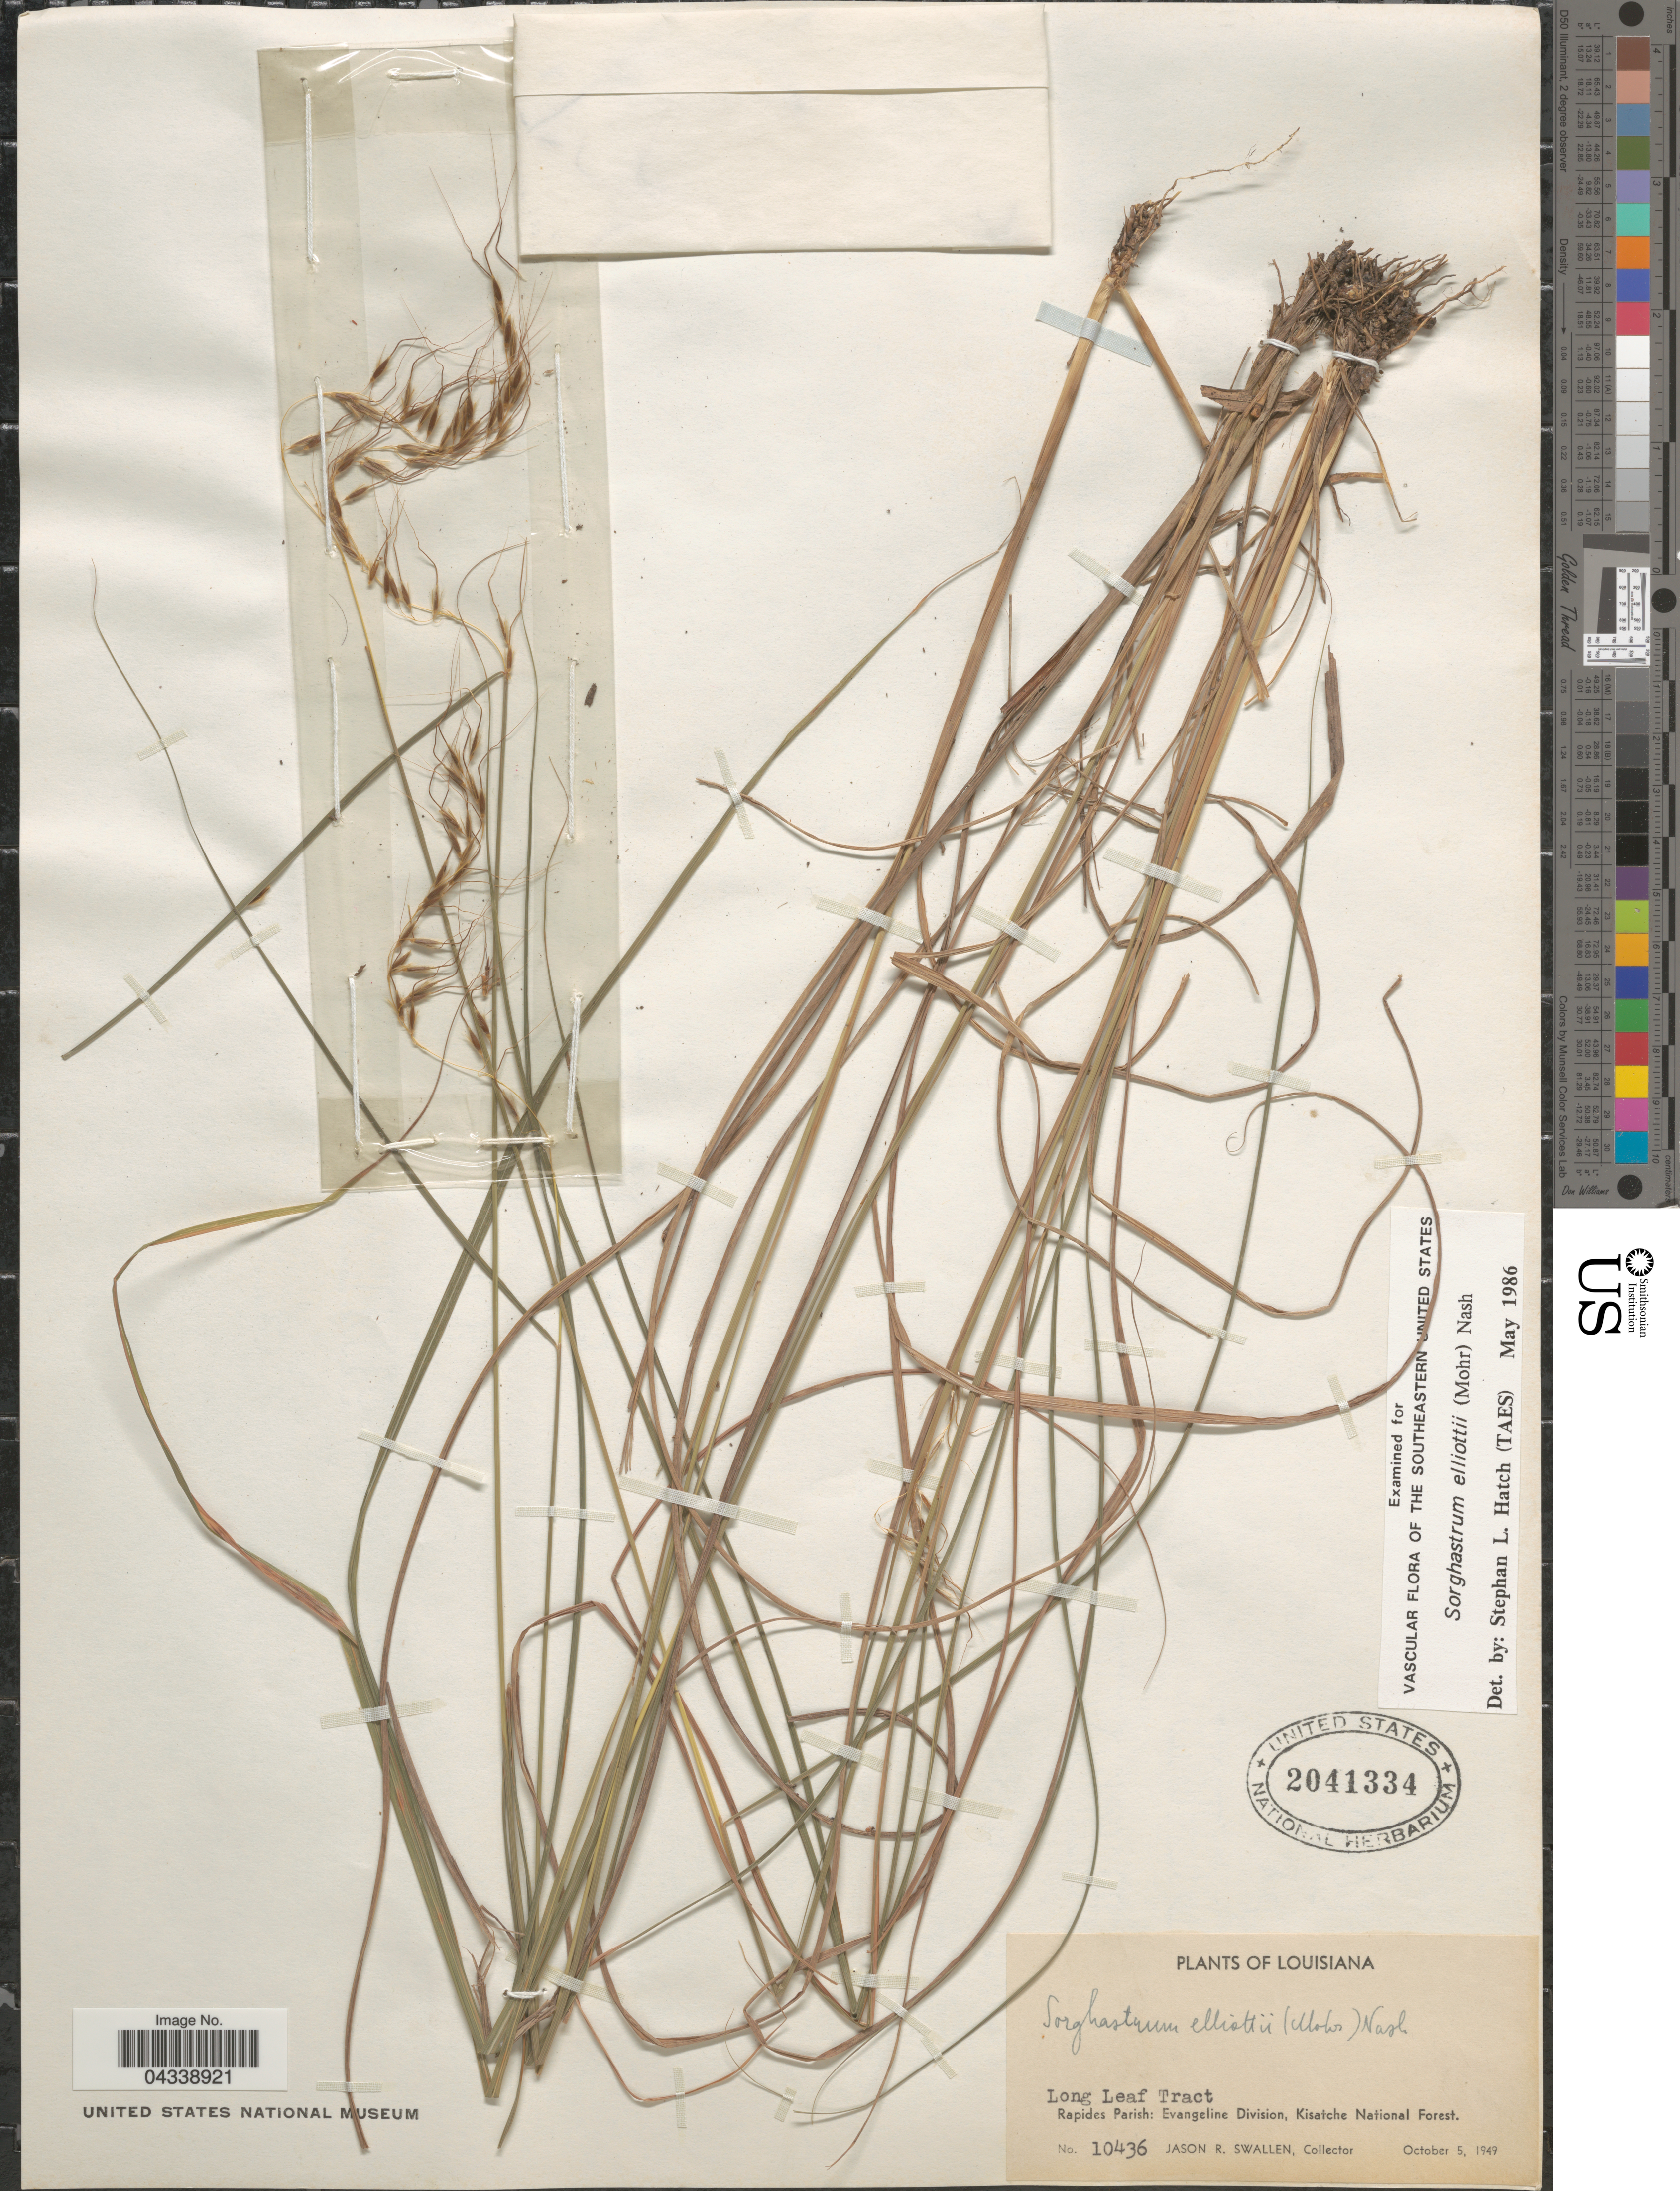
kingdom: Plantae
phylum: Tracheophyta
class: Liliopsida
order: Poales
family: Poaceae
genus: Sorghastrum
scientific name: Sorghastrum elliottii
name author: (C. Mohr) Nash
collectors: J. R. Swallen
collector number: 10436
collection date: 1949-10-05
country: United States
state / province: Louisiana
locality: Long Leaf Tract. Rapides Parish: Evangeline Division, Kisatche National Forest.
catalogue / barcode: US 2041334